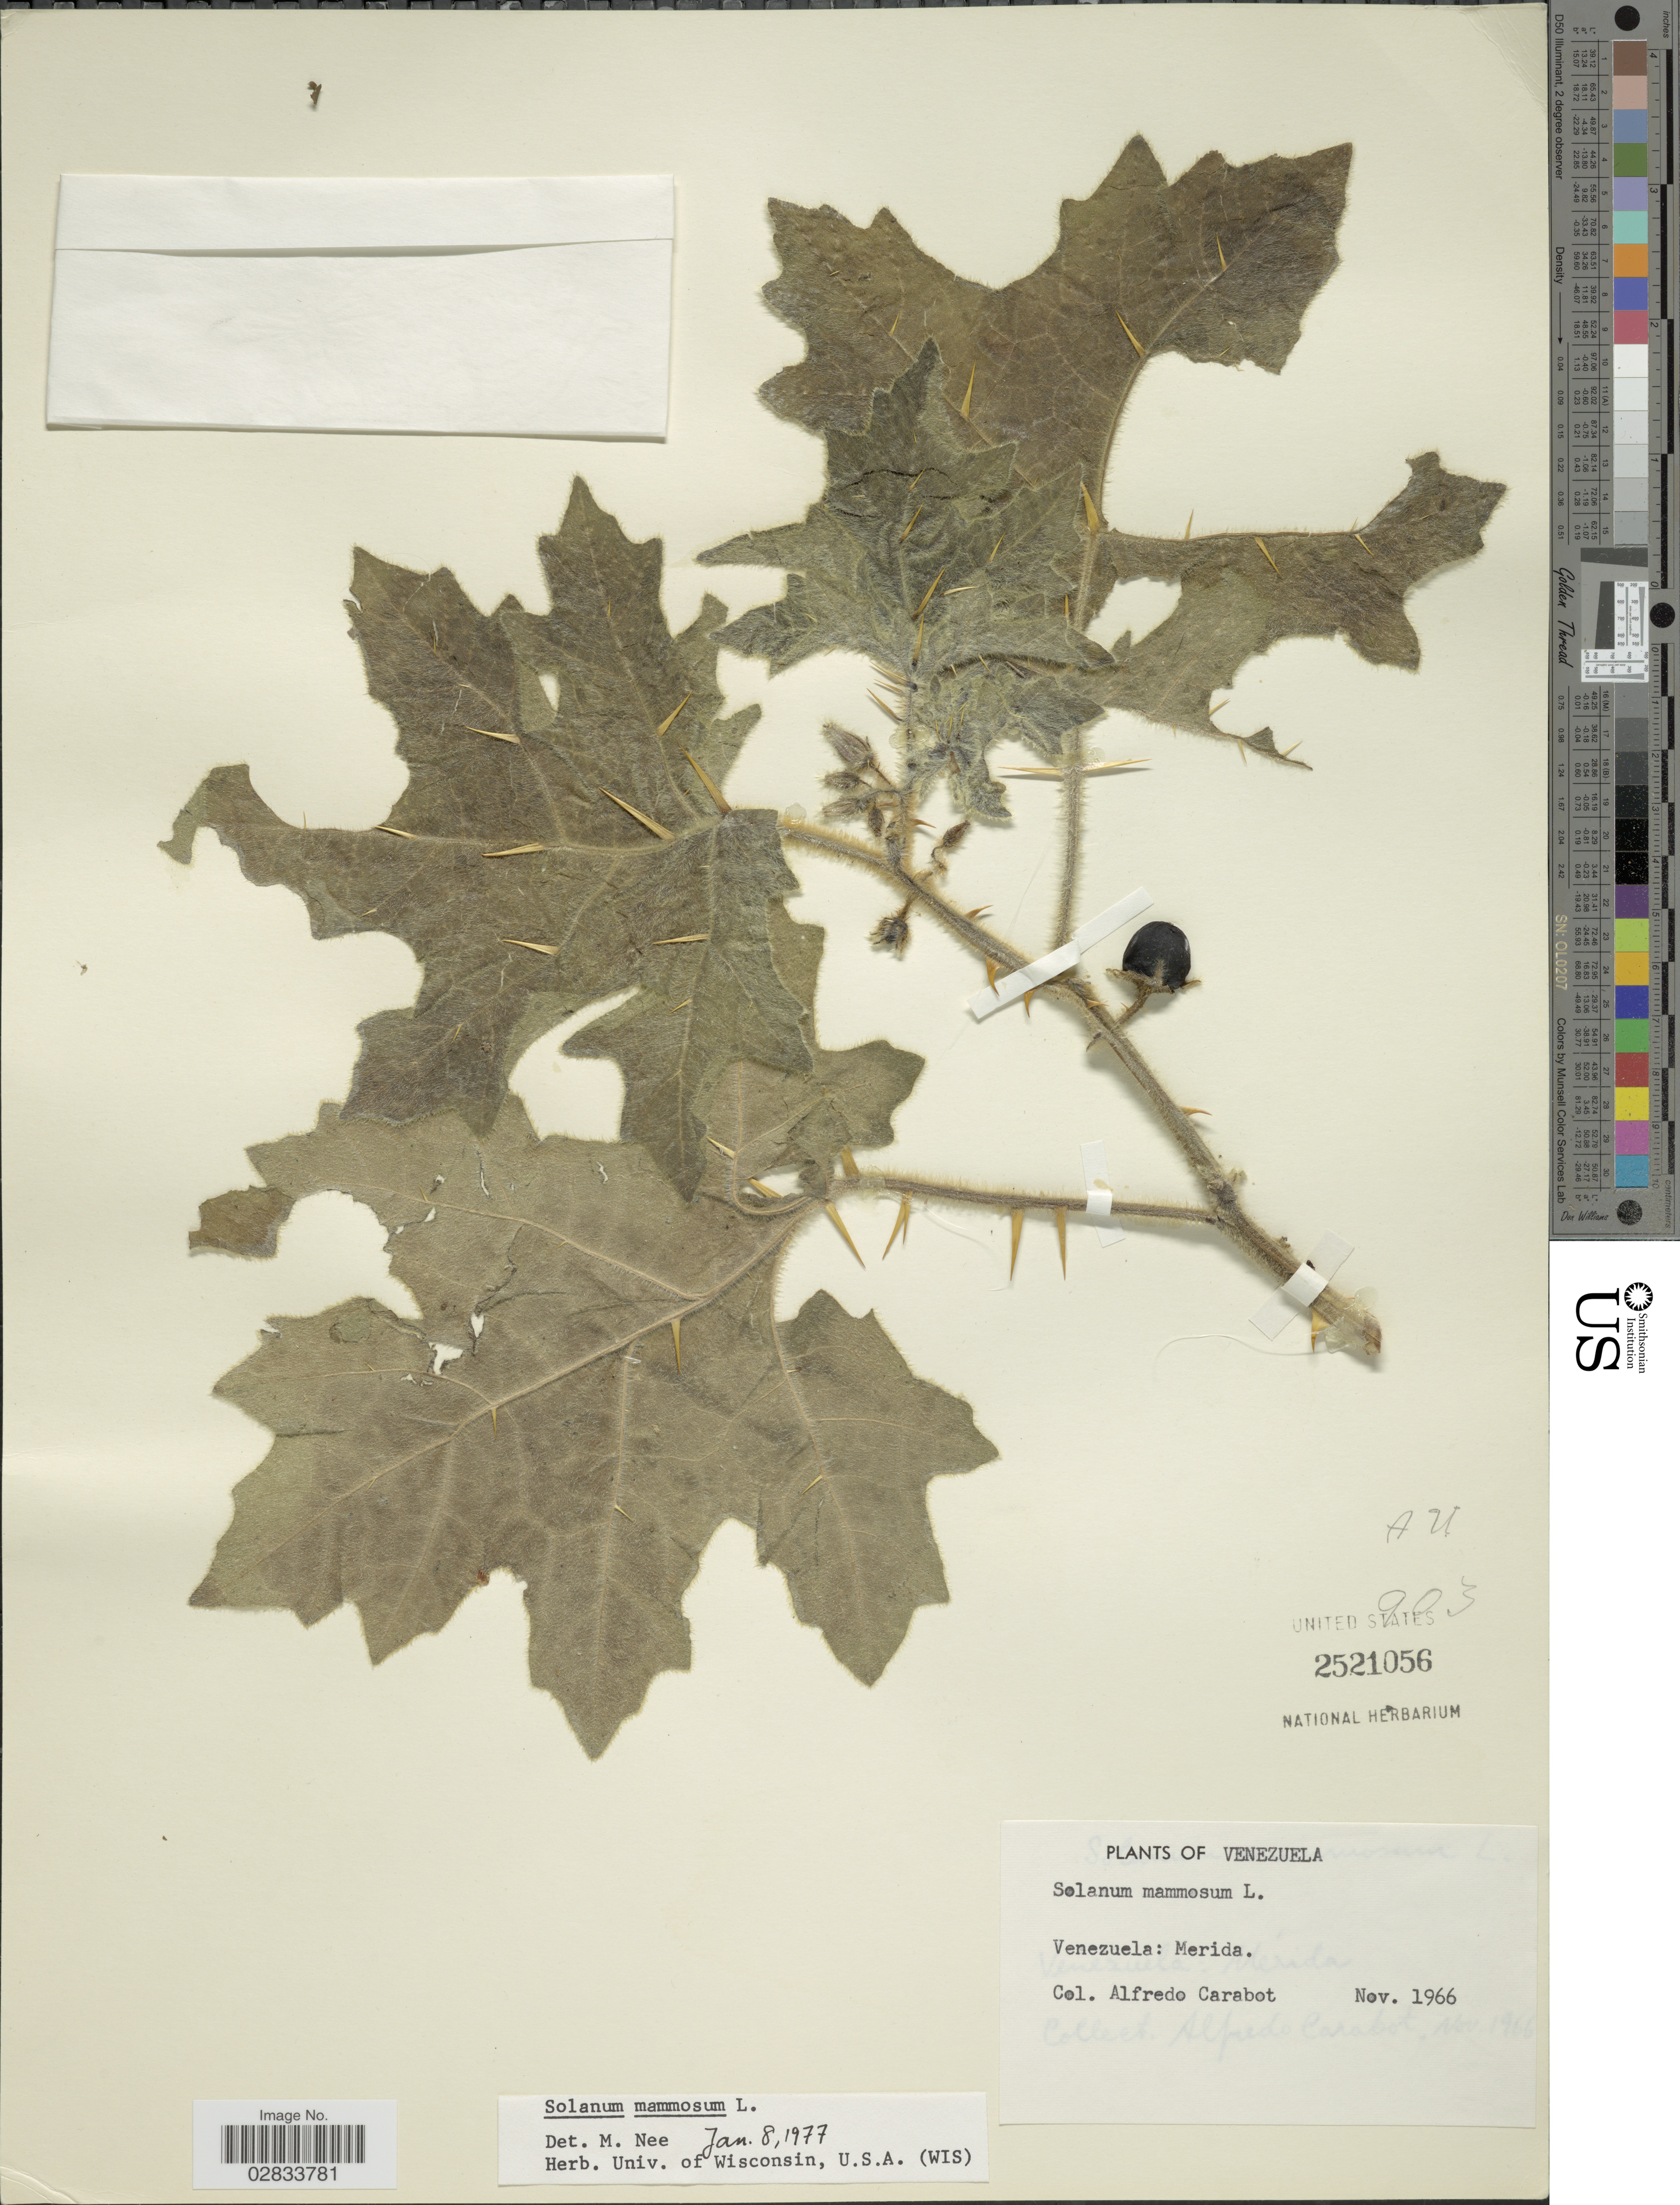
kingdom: Plantae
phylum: Tracheophyta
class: Magnoliopsida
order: Solanales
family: Solanaceae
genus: Solanum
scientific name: Solanum mammosum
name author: L.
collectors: A. Carabot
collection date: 1966-11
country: Venezuela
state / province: Mérida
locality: Venezuela: Merida.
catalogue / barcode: US 2521056